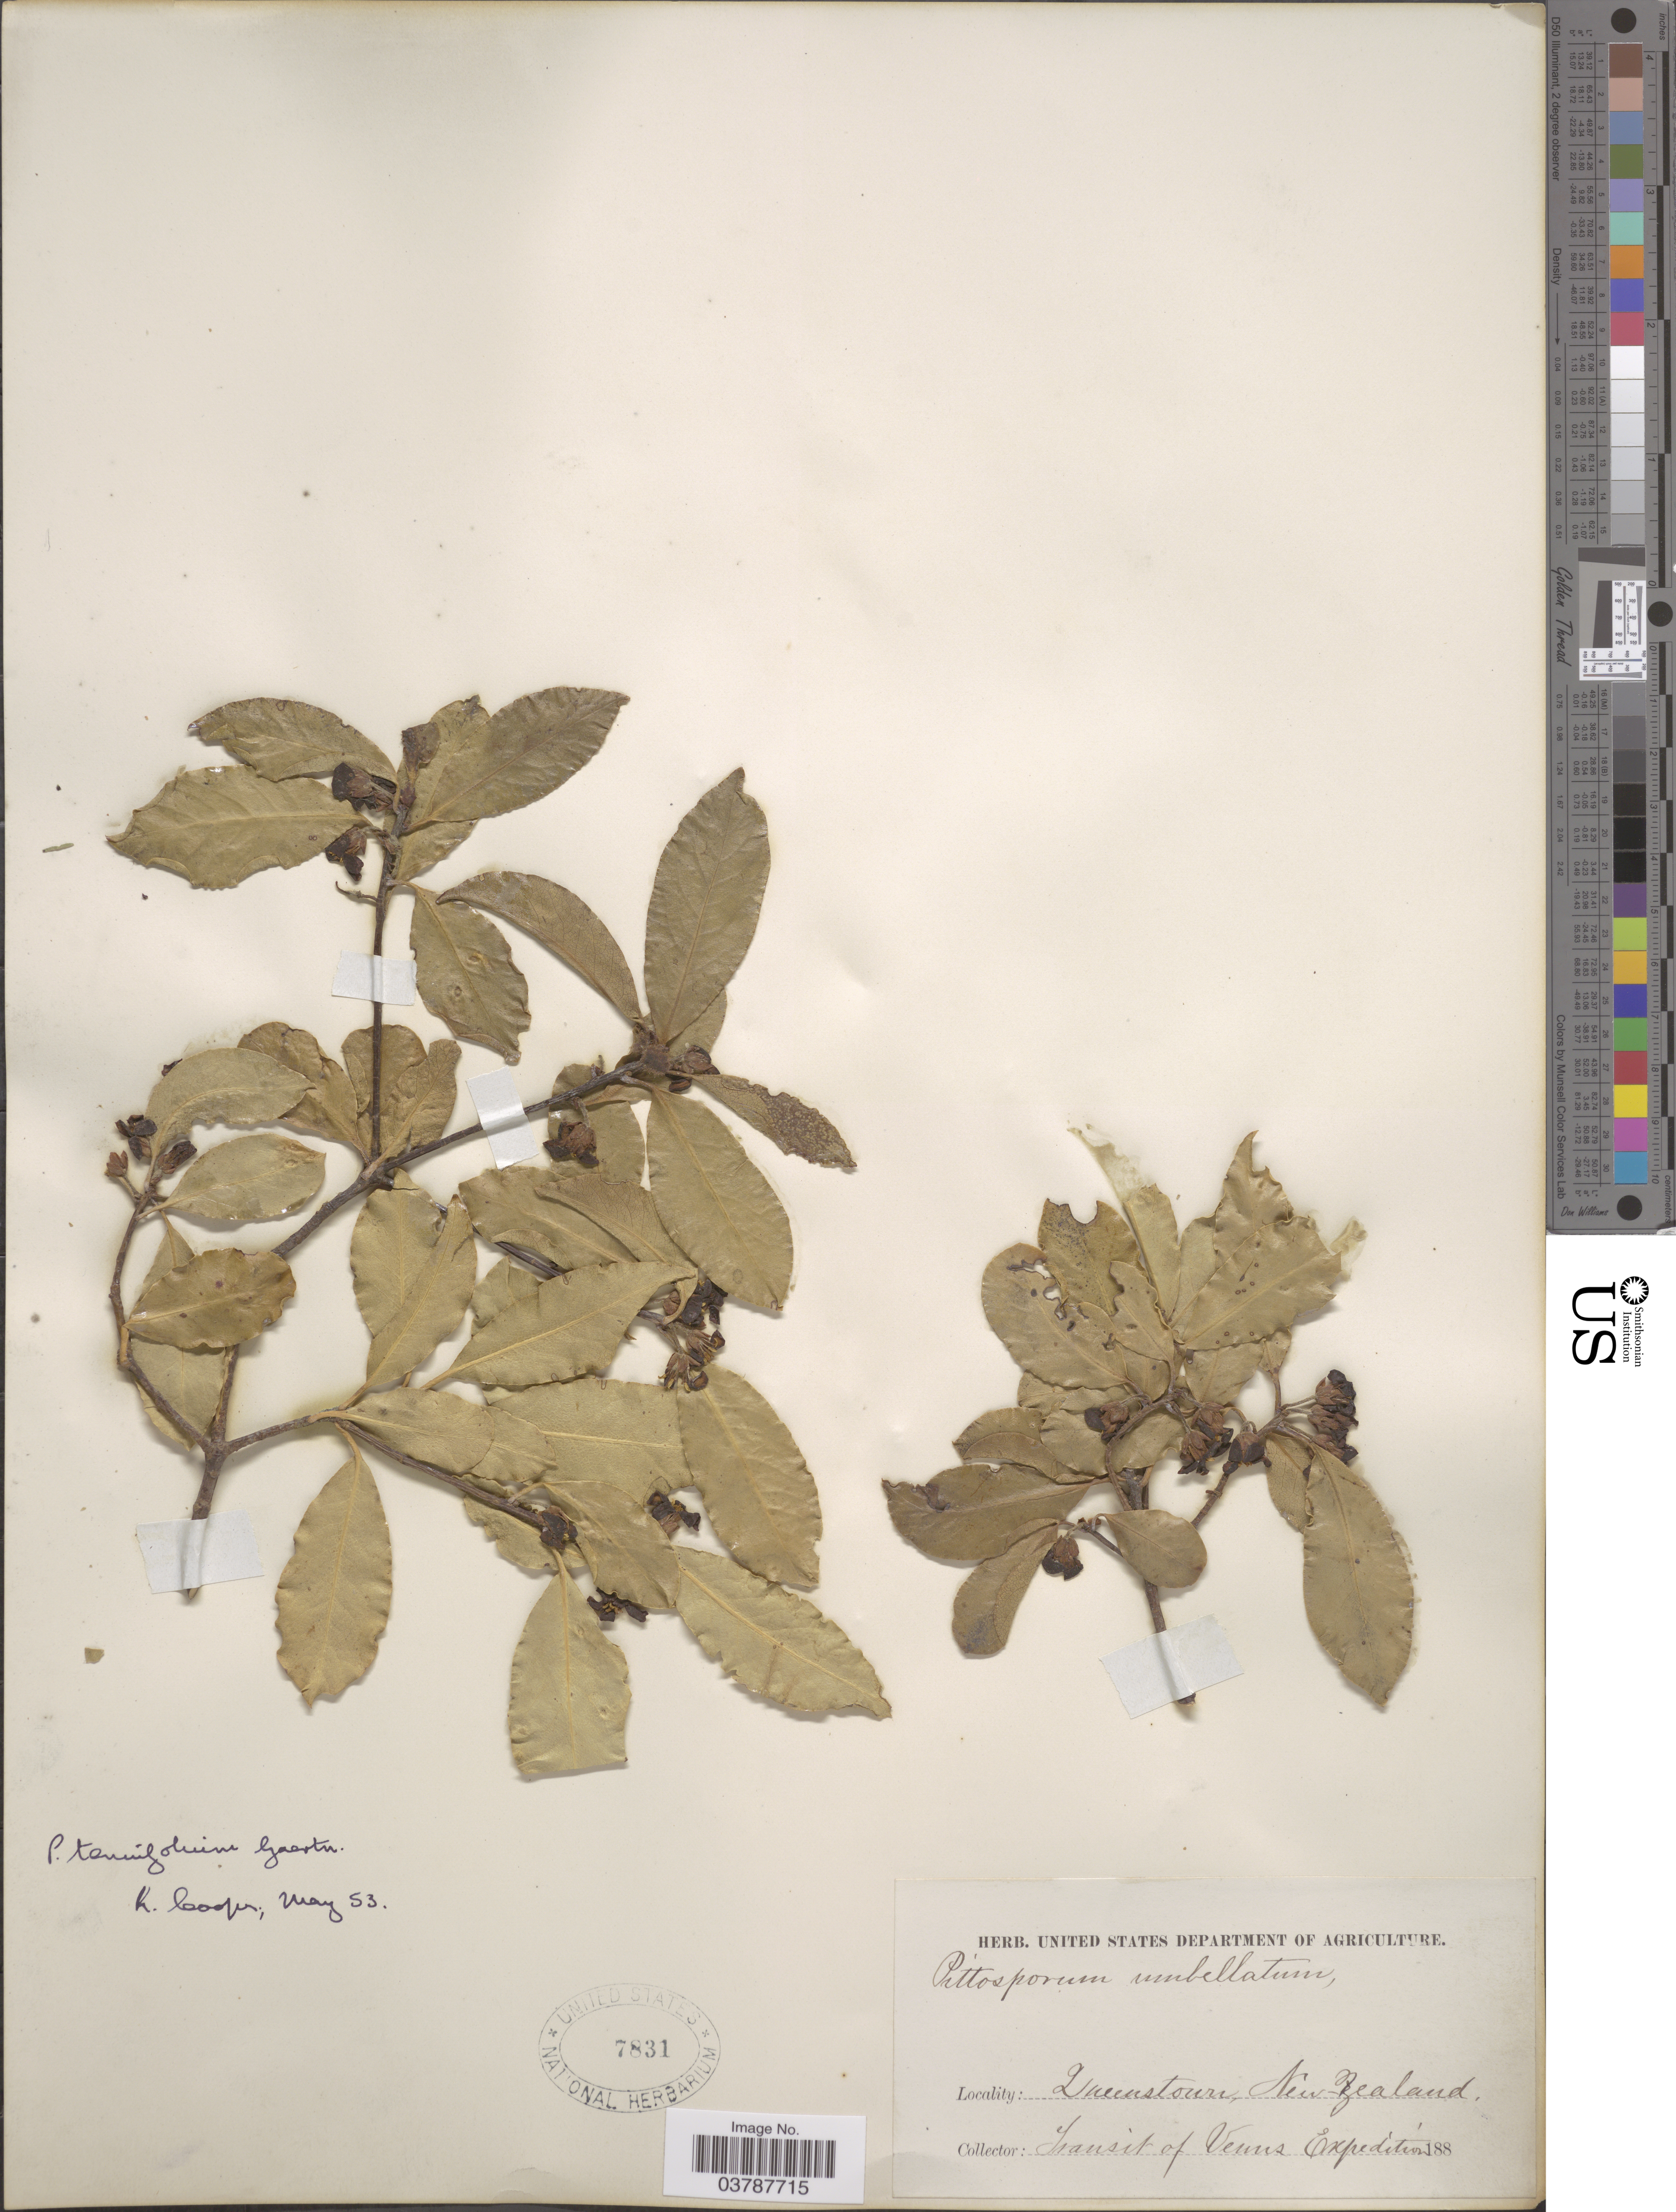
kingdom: Plantae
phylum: Tracheophyta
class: Magnoliopsida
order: Apiales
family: Pittosporaceae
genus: Pittosporum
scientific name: Pittosporum tenuifolium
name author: Gaertn.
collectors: Transit of Venus Expdt.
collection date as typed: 188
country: New Zealand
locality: Queenstown.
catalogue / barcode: US 7831